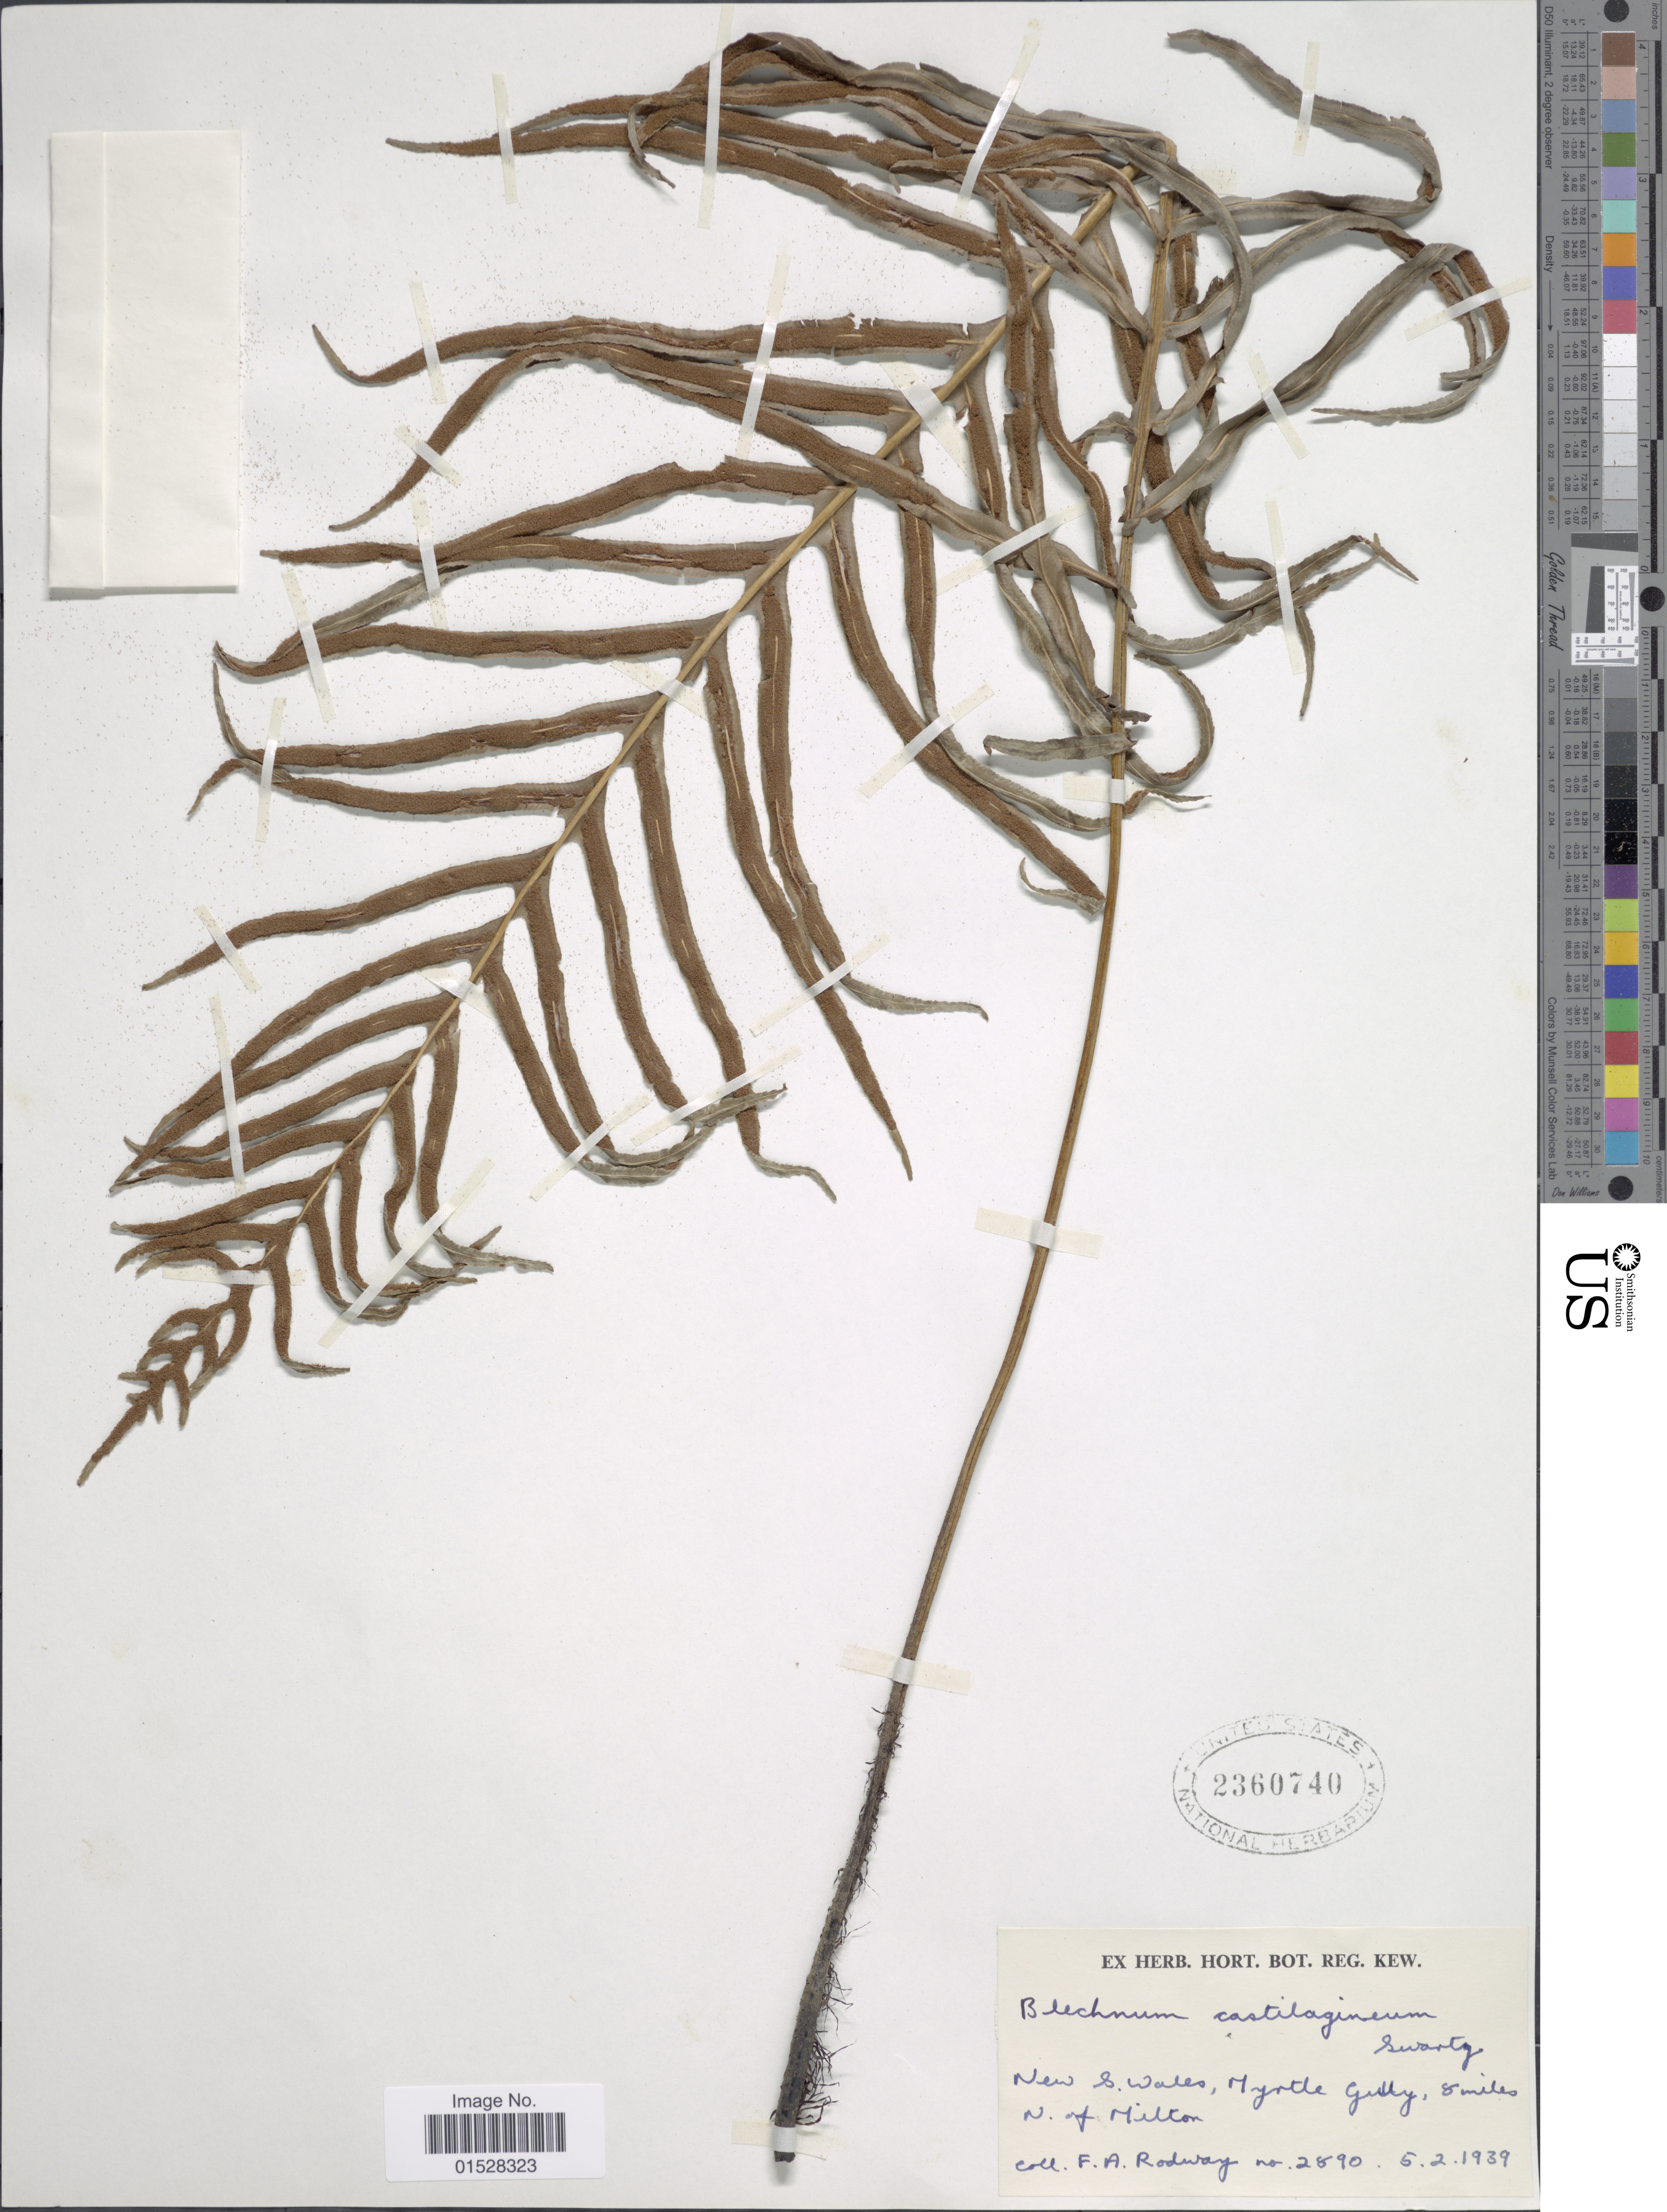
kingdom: Plantae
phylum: Tracheophyta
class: Polypodiopsida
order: Polypodiales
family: Blechnaceae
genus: Blechnum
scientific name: Blechnum cartilagineum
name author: Sw.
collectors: F. A. Rodway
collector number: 2890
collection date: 1939-02-05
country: Australia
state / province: New South Wales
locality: Myrtle Gully, 8 miles N. of Milton.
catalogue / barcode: US 2360740